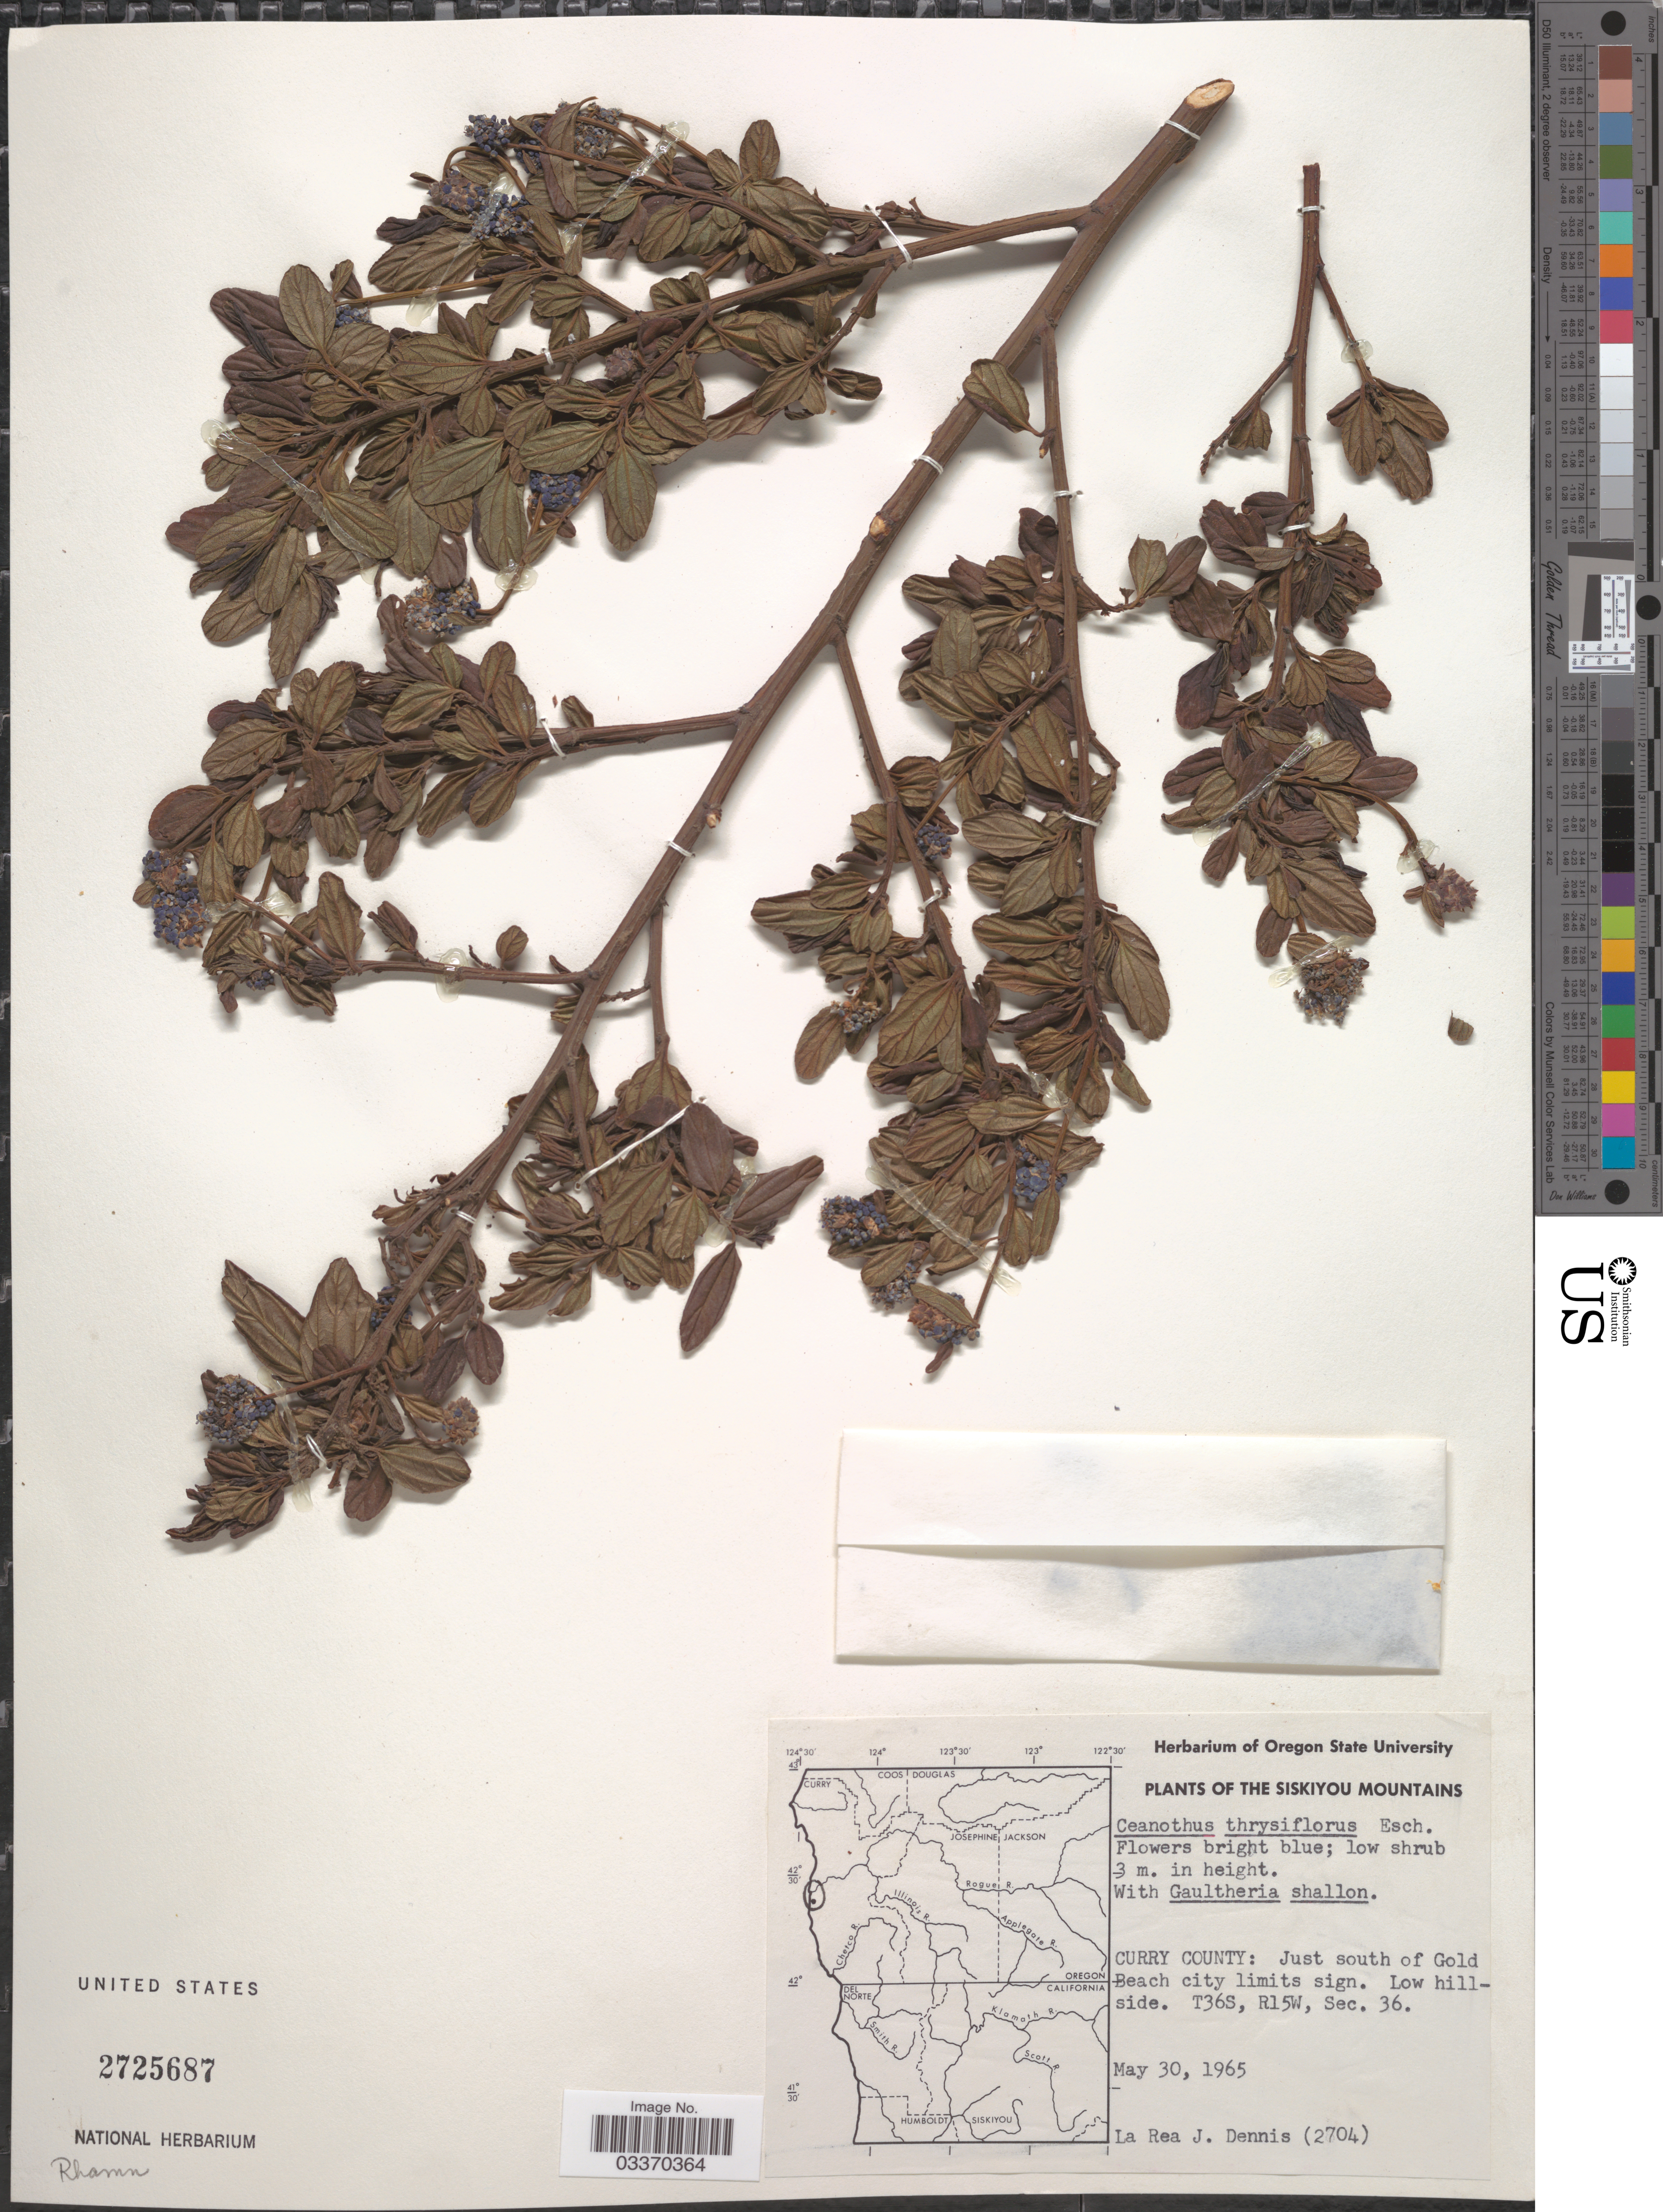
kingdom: Plantae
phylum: Tracheophyta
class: Magnoliopsida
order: Rosales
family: Rhamnaceae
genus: Ceanothus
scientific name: Ceanothus thyrsiflorus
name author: Eschsch.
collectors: L. Dennis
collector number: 2704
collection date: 1965-05-30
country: United States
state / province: Oregon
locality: The Siskiyou Mountains. Curry County: Just south of Gold Beach city limits sign. Low hillside. T36S, R15W, Sec. 36.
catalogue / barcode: US 2725687